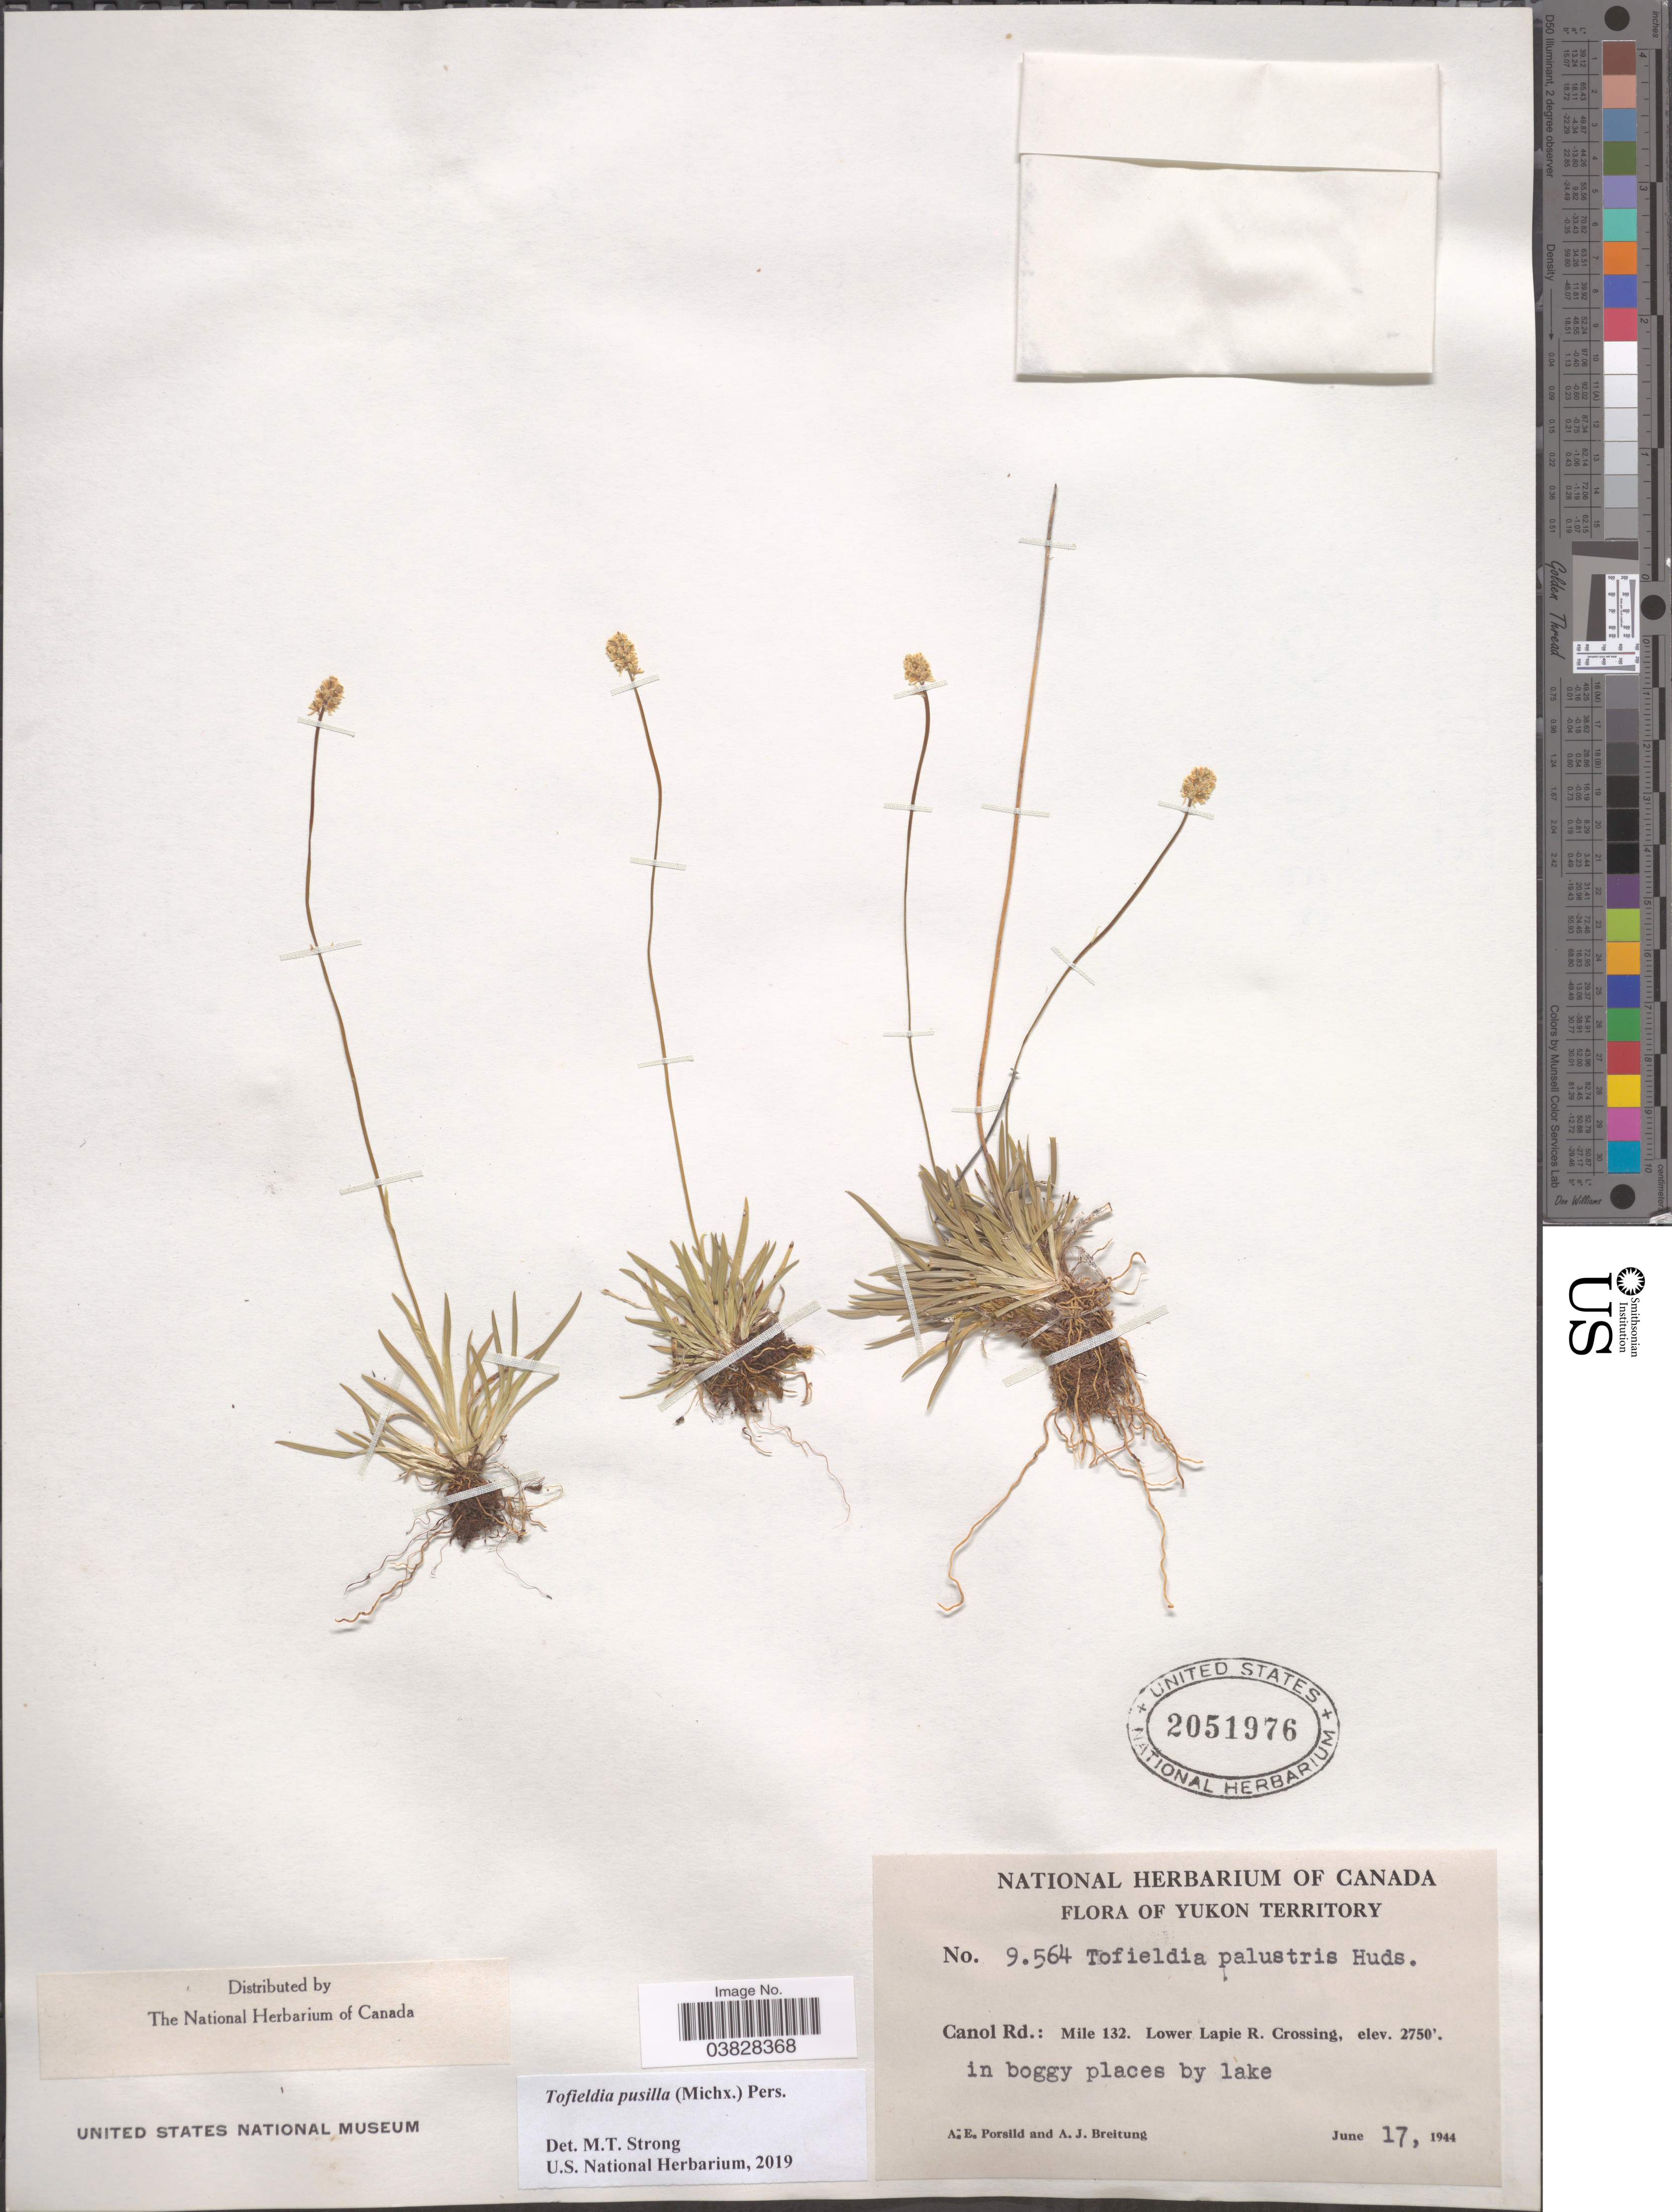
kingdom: Plantae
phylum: Tracheophyta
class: Liliopsida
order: Alismatales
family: Tofieldiaceae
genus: Tofieldia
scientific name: Tofieldia pusilla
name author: (Michx.) Pers.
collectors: A. E. Porsild & A. Breitung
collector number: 9564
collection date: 1944-06-17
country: Canada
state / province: Yukon Territory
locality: Canol Rd.: Mile 132. Lower Lapie R. Crossing.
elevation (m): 838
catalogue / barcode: US 2051976